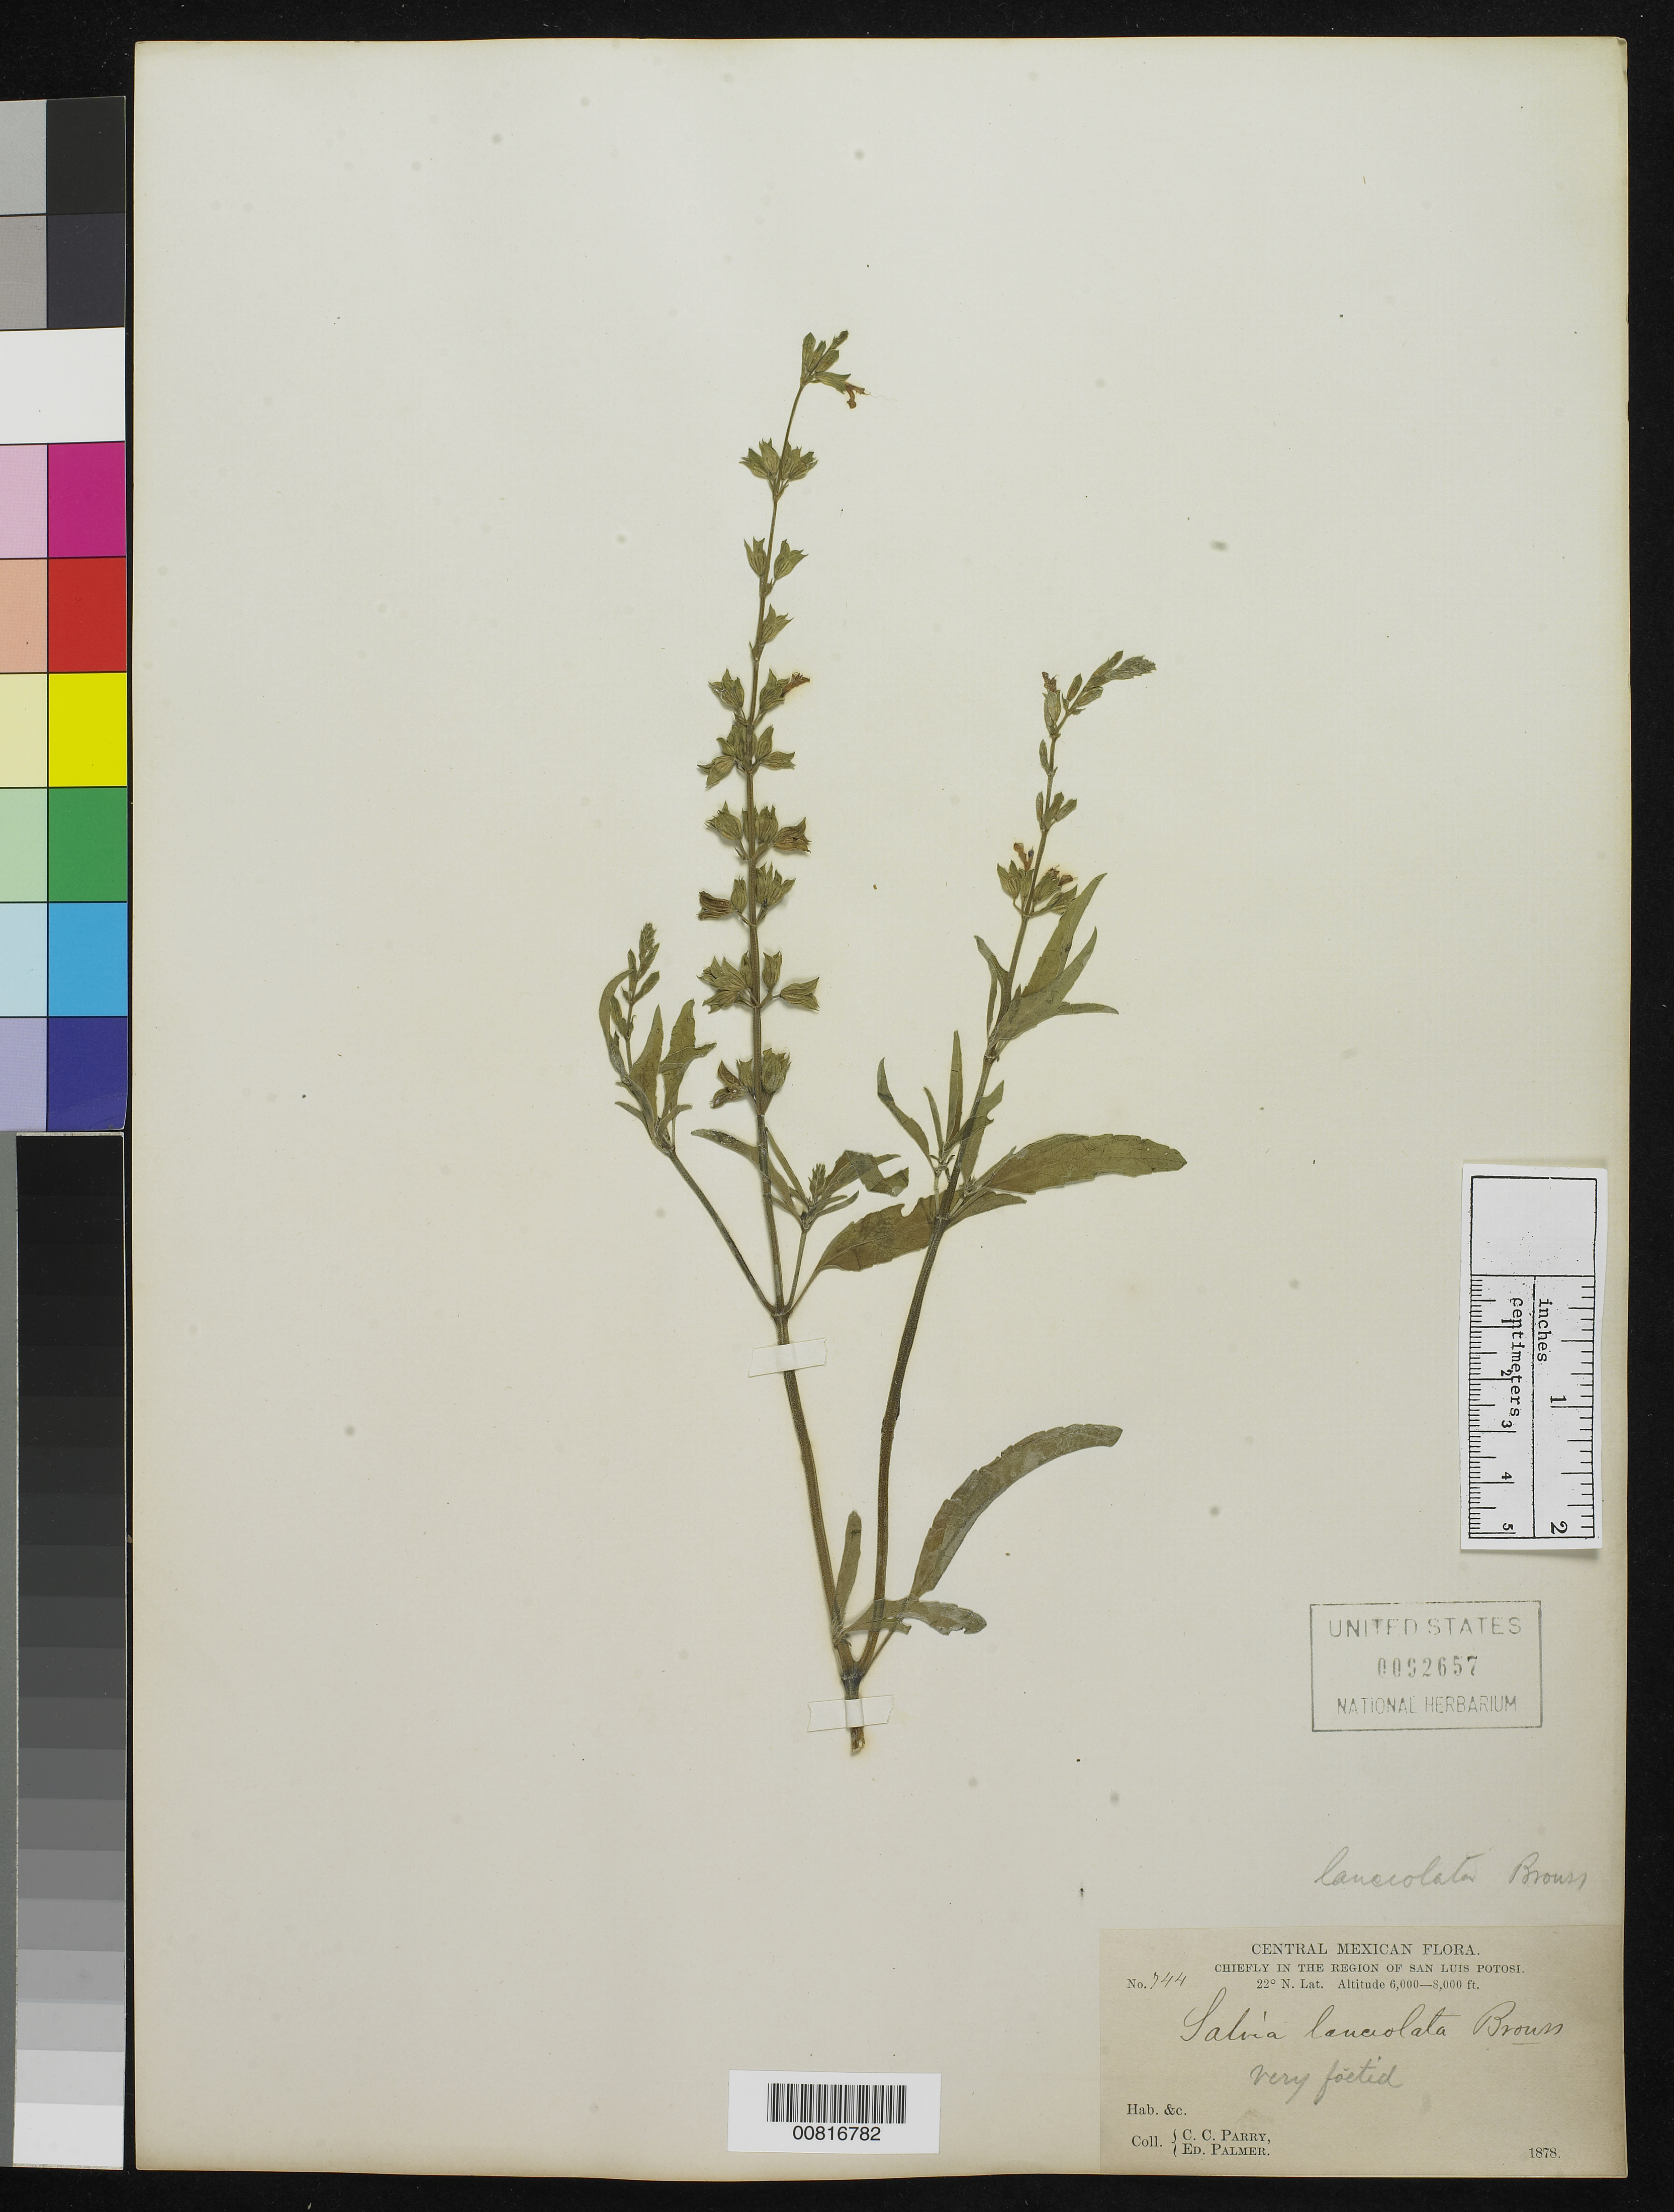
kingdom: Plantae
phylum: Tracheophyta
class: Magnoliopsida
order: Lamiales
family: Lamiaceae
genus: Salvia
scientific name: Salvia lanceolata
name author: Brouss.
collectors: C. C. Parry & E. Palmer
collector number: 744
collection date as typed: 1878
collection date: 1878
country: Mexico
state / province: San Luis Potosí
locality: Chiefly in the region of San Luis Potosí.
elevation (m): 1829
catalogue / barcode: US 92657